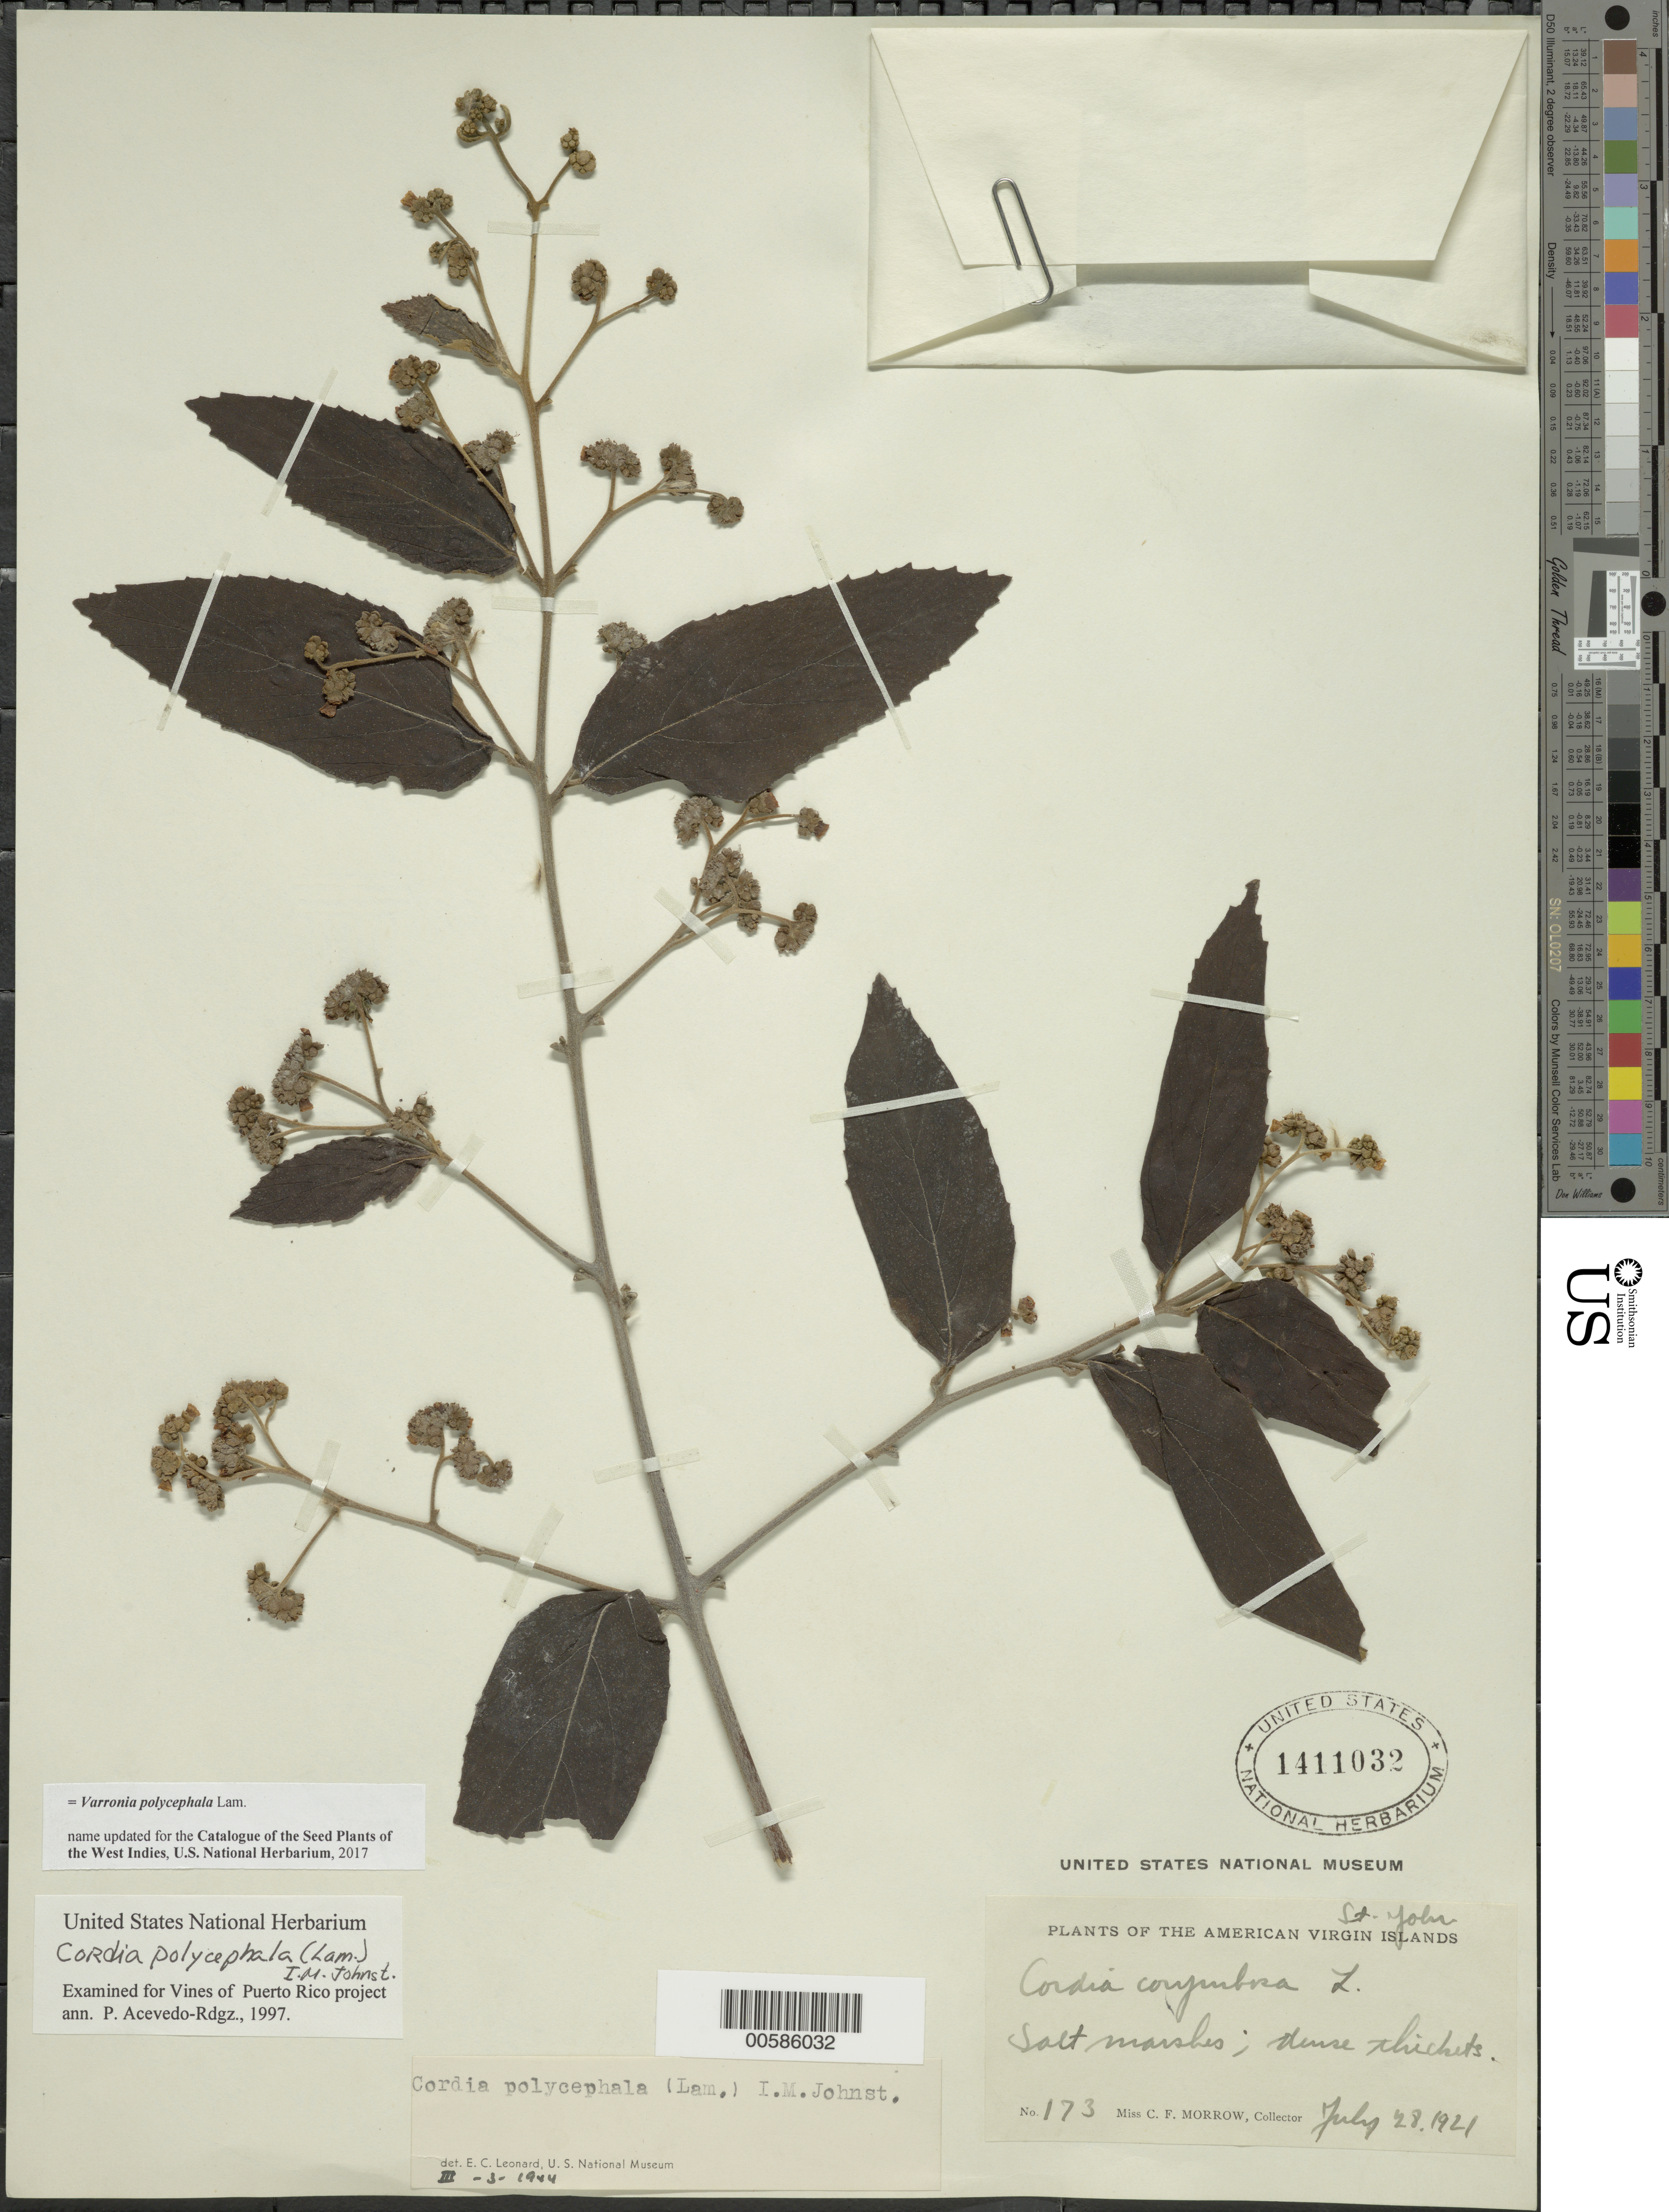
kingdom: Plantae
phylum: Tracheophyta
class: Magnoliopsida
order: Boraginales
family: Cordiaceae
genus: Varronia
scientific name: Varronia polycephala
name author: Lam.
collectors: C. Morrow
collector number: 173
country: U.S. Virgin Islands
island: St. John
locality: St. John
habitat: Salt marshes, dense thickets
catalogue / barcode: US 1411032